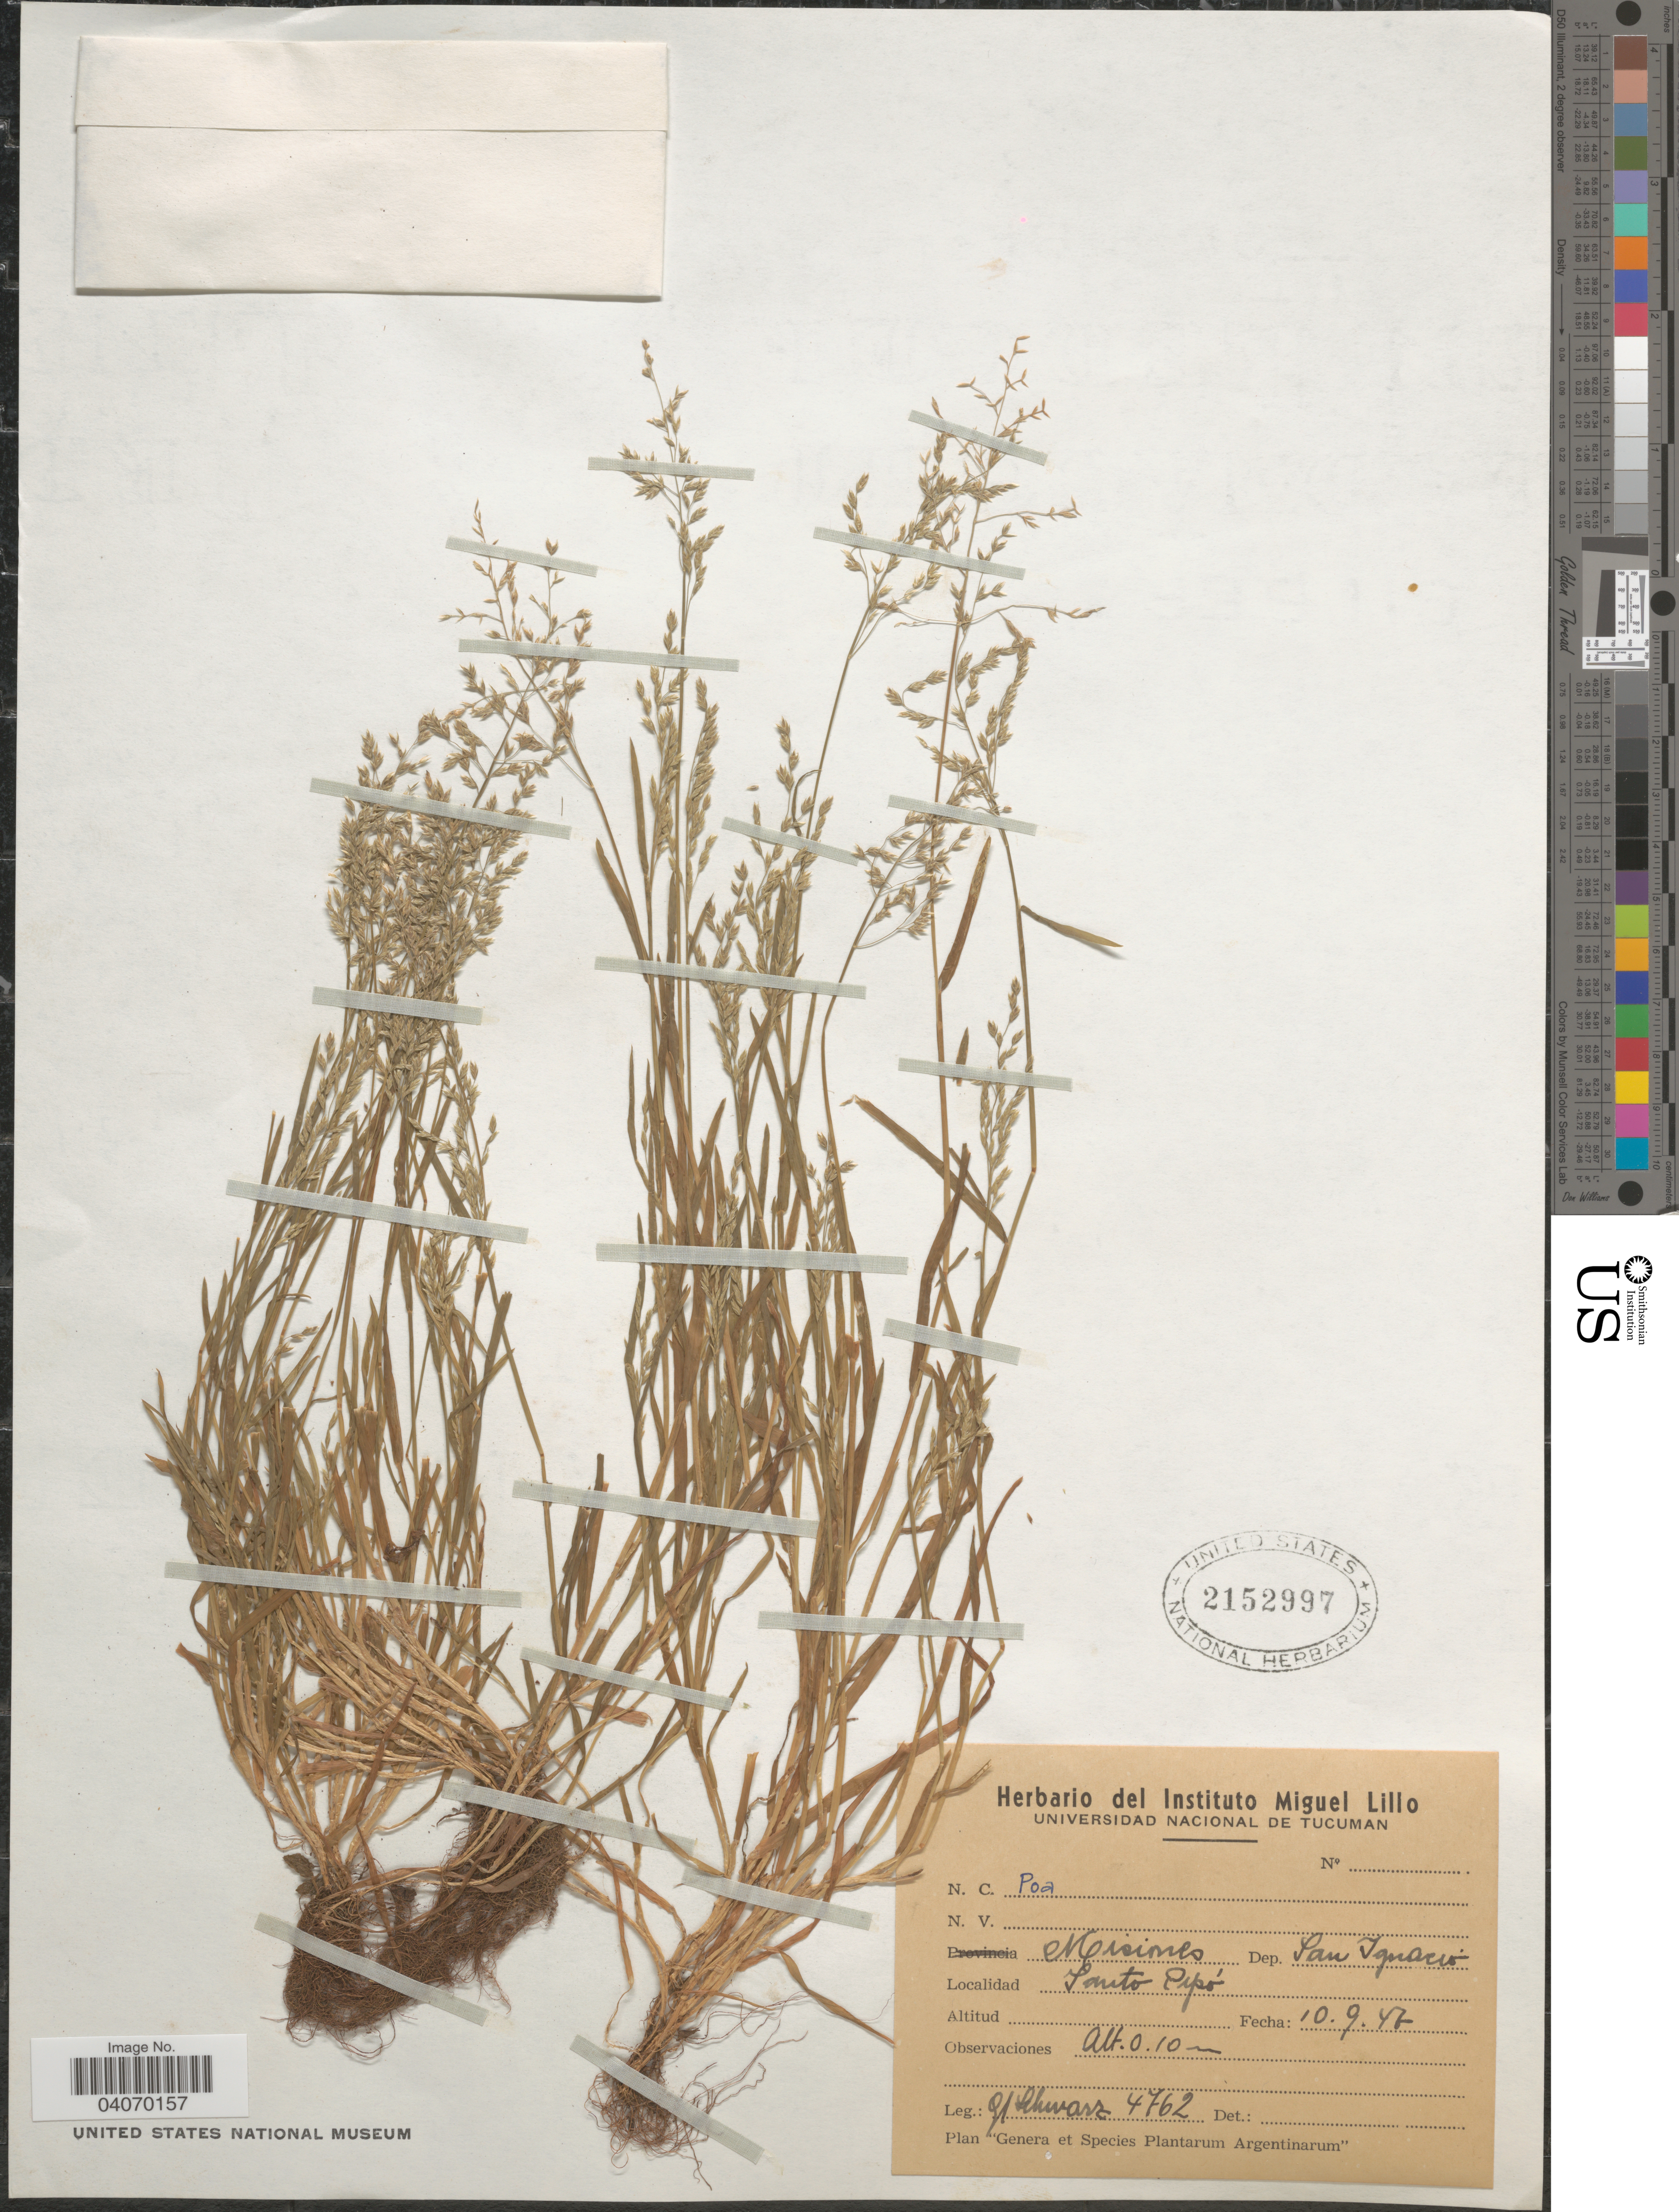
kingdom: Plantae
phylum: Tracheophyta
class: Liliopsida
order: Poales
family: Poaceae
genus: Poa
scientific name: Poa annua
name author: L.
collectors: G. J. Schwarz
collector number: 4762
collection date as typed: Transcribed d/m/y: 10/9/47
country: Argentina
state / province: Misiones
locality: Dep. San Ignacio. Santo Pipó.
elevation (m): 0.1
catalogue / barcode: US 2152997